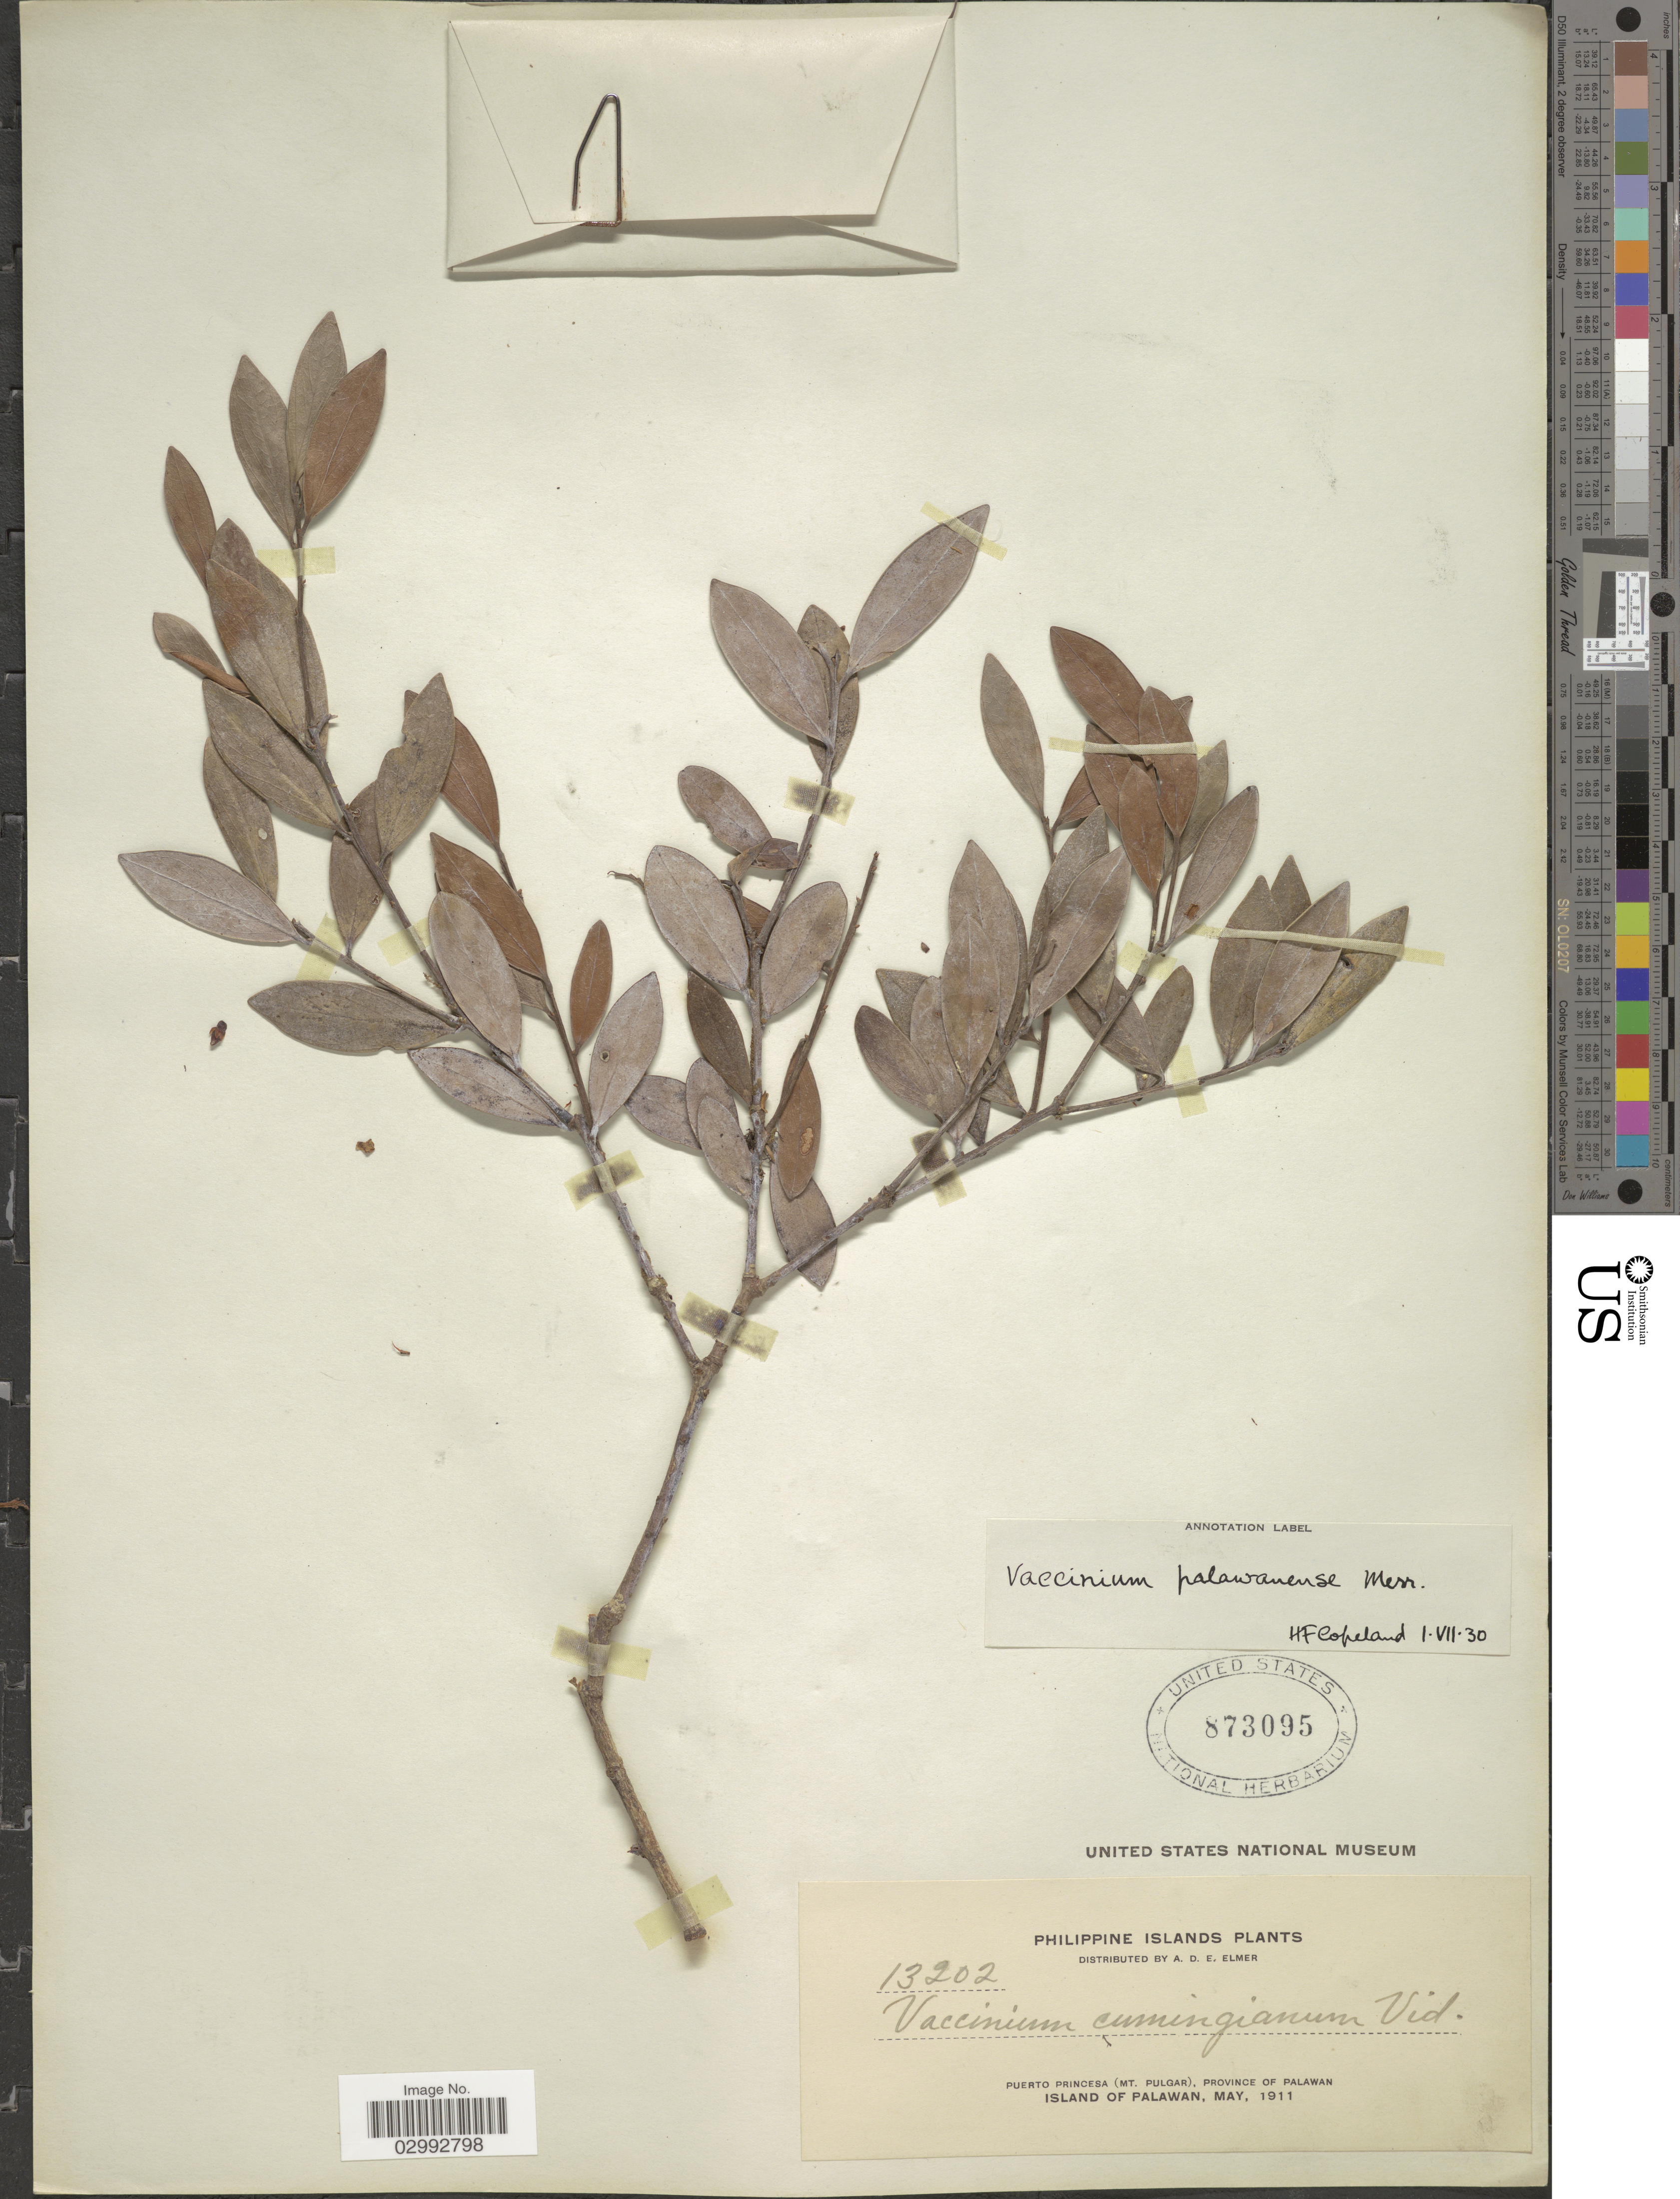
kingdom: Plantae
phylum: Tracheophyta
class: Magnoliopsida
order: Ericales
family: Ericaceae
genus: Vaccinium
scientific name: Vaccinium palawanense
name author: Merr.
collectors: A. D. E. Elmer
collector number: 13202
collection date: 1911-05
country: Philippines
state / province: Mimaropa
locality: Puerto Princesa (Mt. Pulgar), Province of Palawan, Island of Palawan.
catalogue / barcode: US 873095